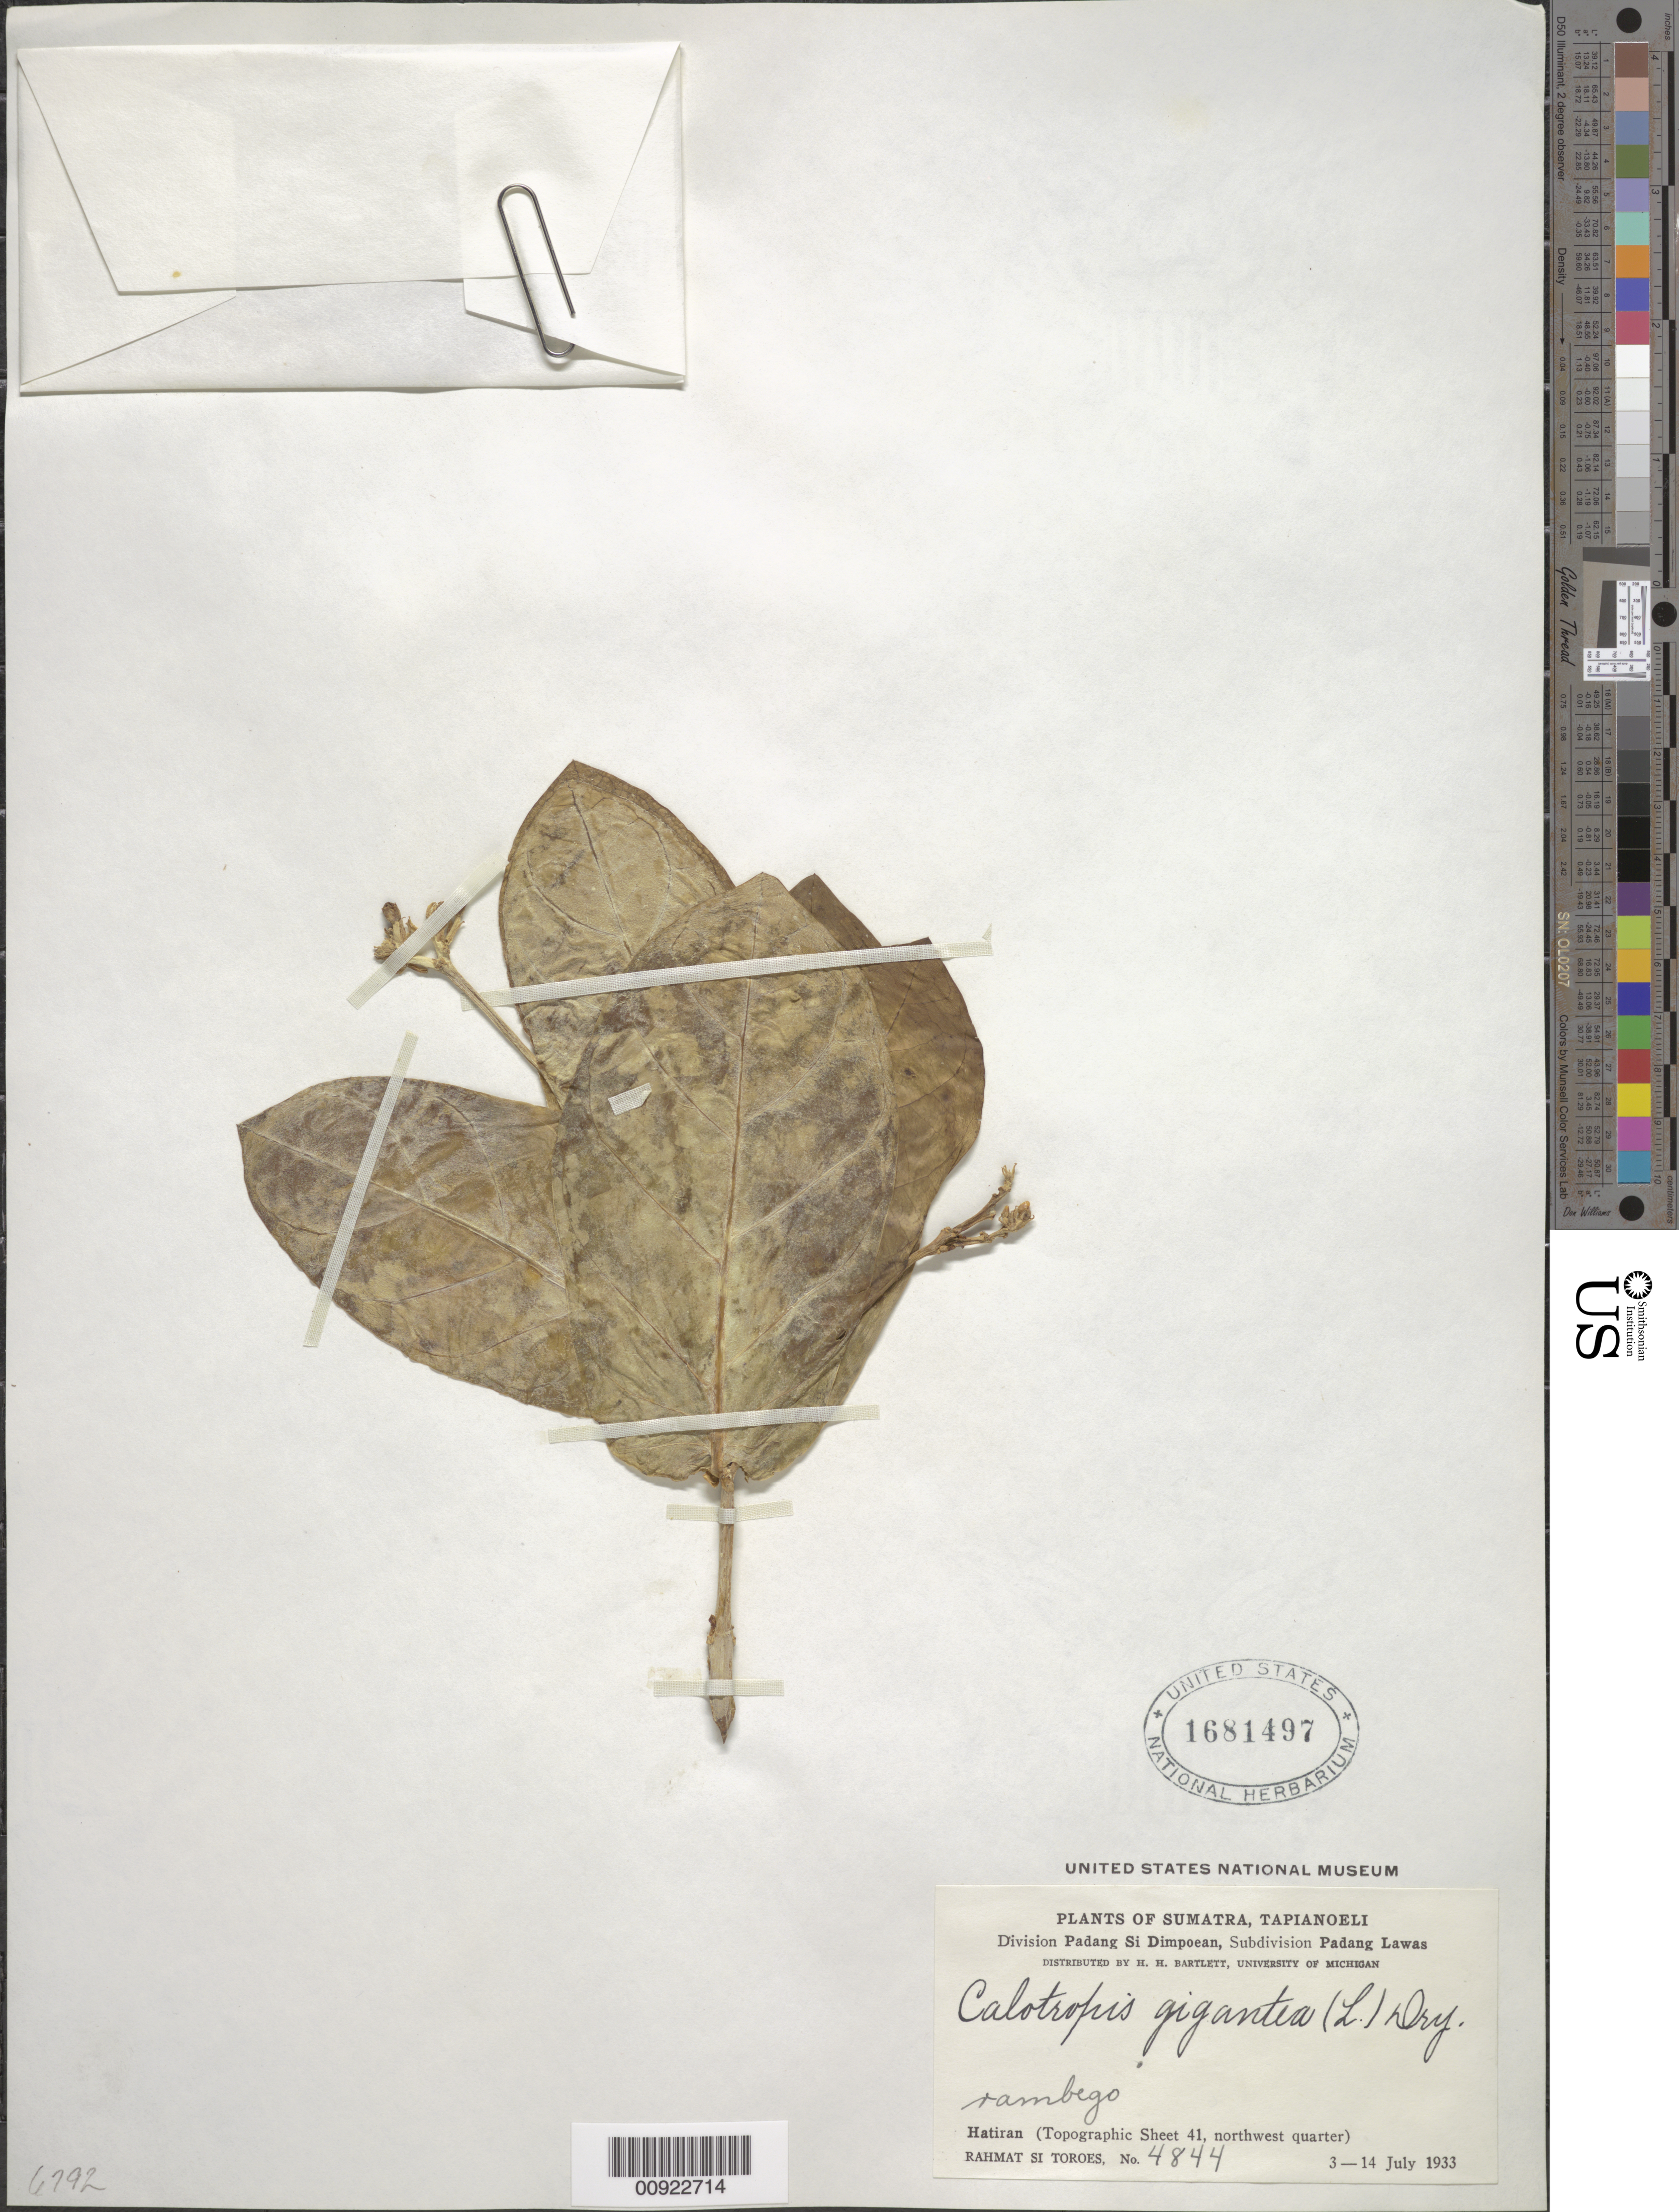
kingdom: Plantae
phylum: Tracheophyta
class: Magnoliopsida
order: Gentianales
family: Apocynaceae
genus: Calotropis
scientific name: Calotropis gigantea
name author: (L.) W.T. Aiton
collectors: Rahmat Si Boeea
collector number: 4844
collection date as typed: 02 Jul 1933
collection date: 1933-07-02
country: Indonesia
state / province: Sumatra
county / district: Sumatera Utara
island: Sumatra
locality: Hatrian (Topographical Sheet 41, NW quarter). Padang Lawas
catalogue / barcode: US 1681497